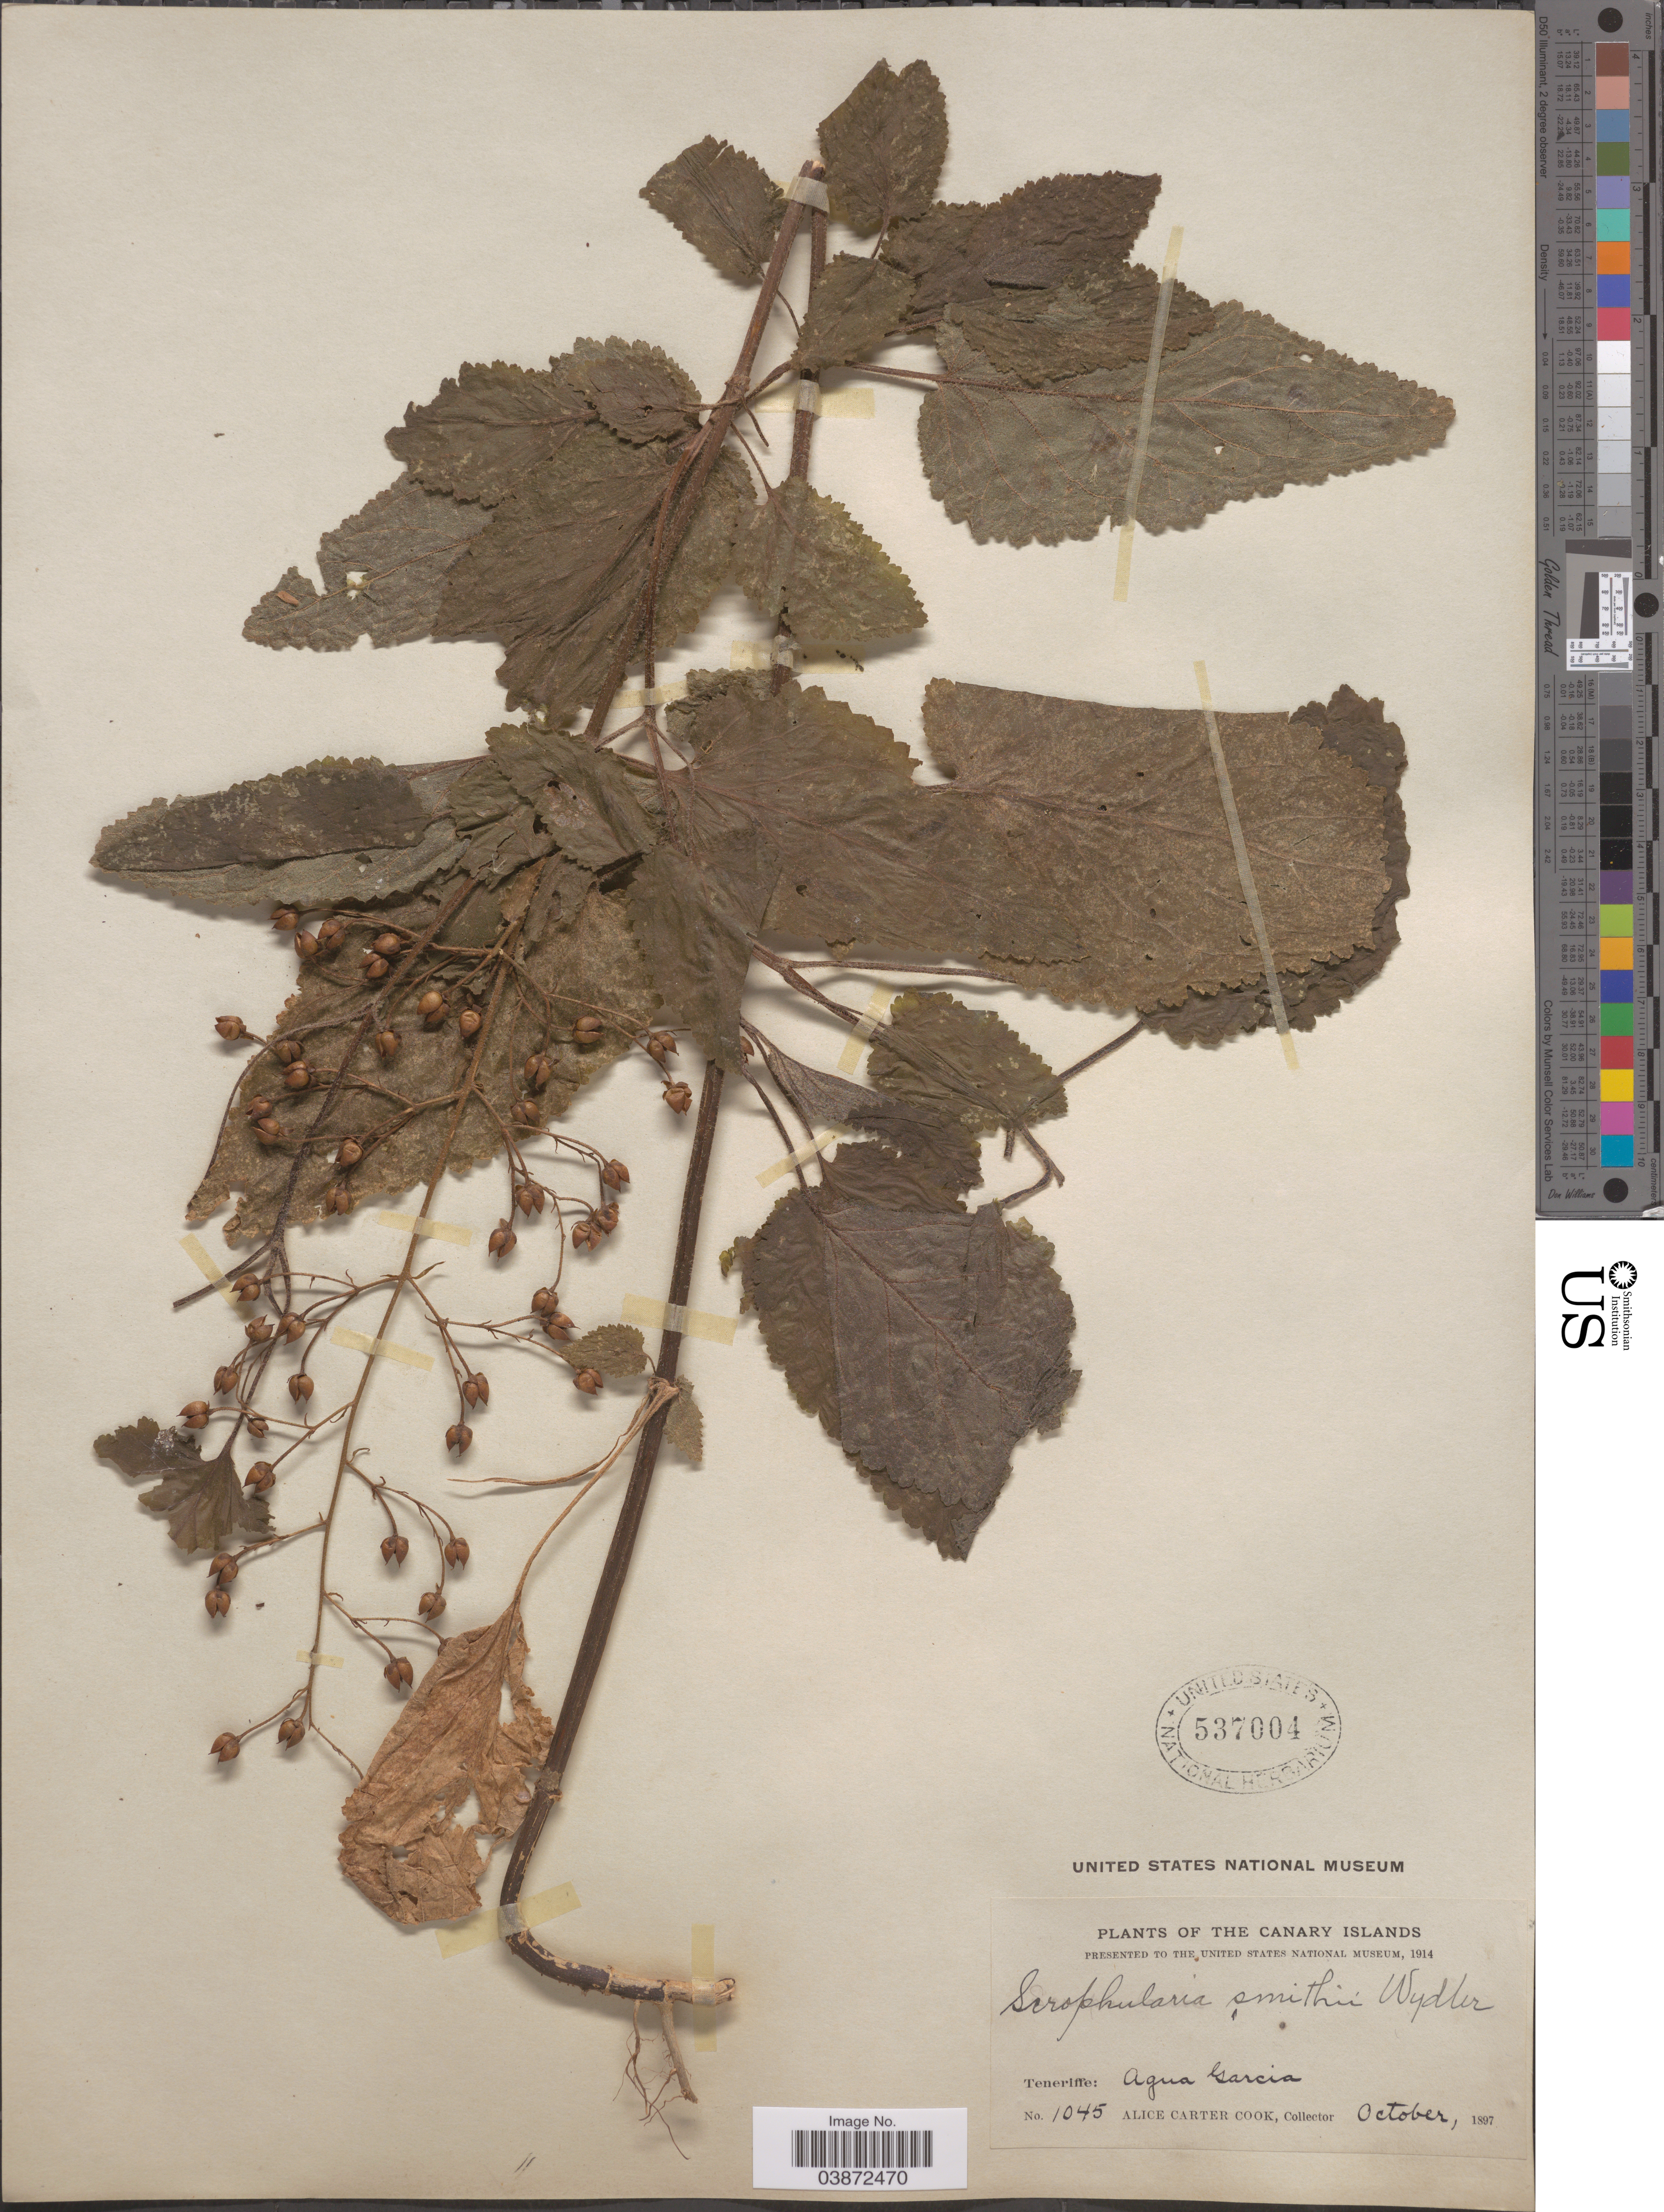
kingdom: Plantae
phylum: Tracheophyta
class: Magnoliopsida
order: Lamiales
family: Scrophulariaceae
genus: Scrophularia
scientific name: Scrophularia smithii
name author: Hornem.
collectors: Alice C. Cook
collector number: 1045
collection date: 1897-10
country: Spain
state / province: Canarias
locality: Canary Islands. Teneriffe: Agua Garcia.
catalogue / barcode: US 537004